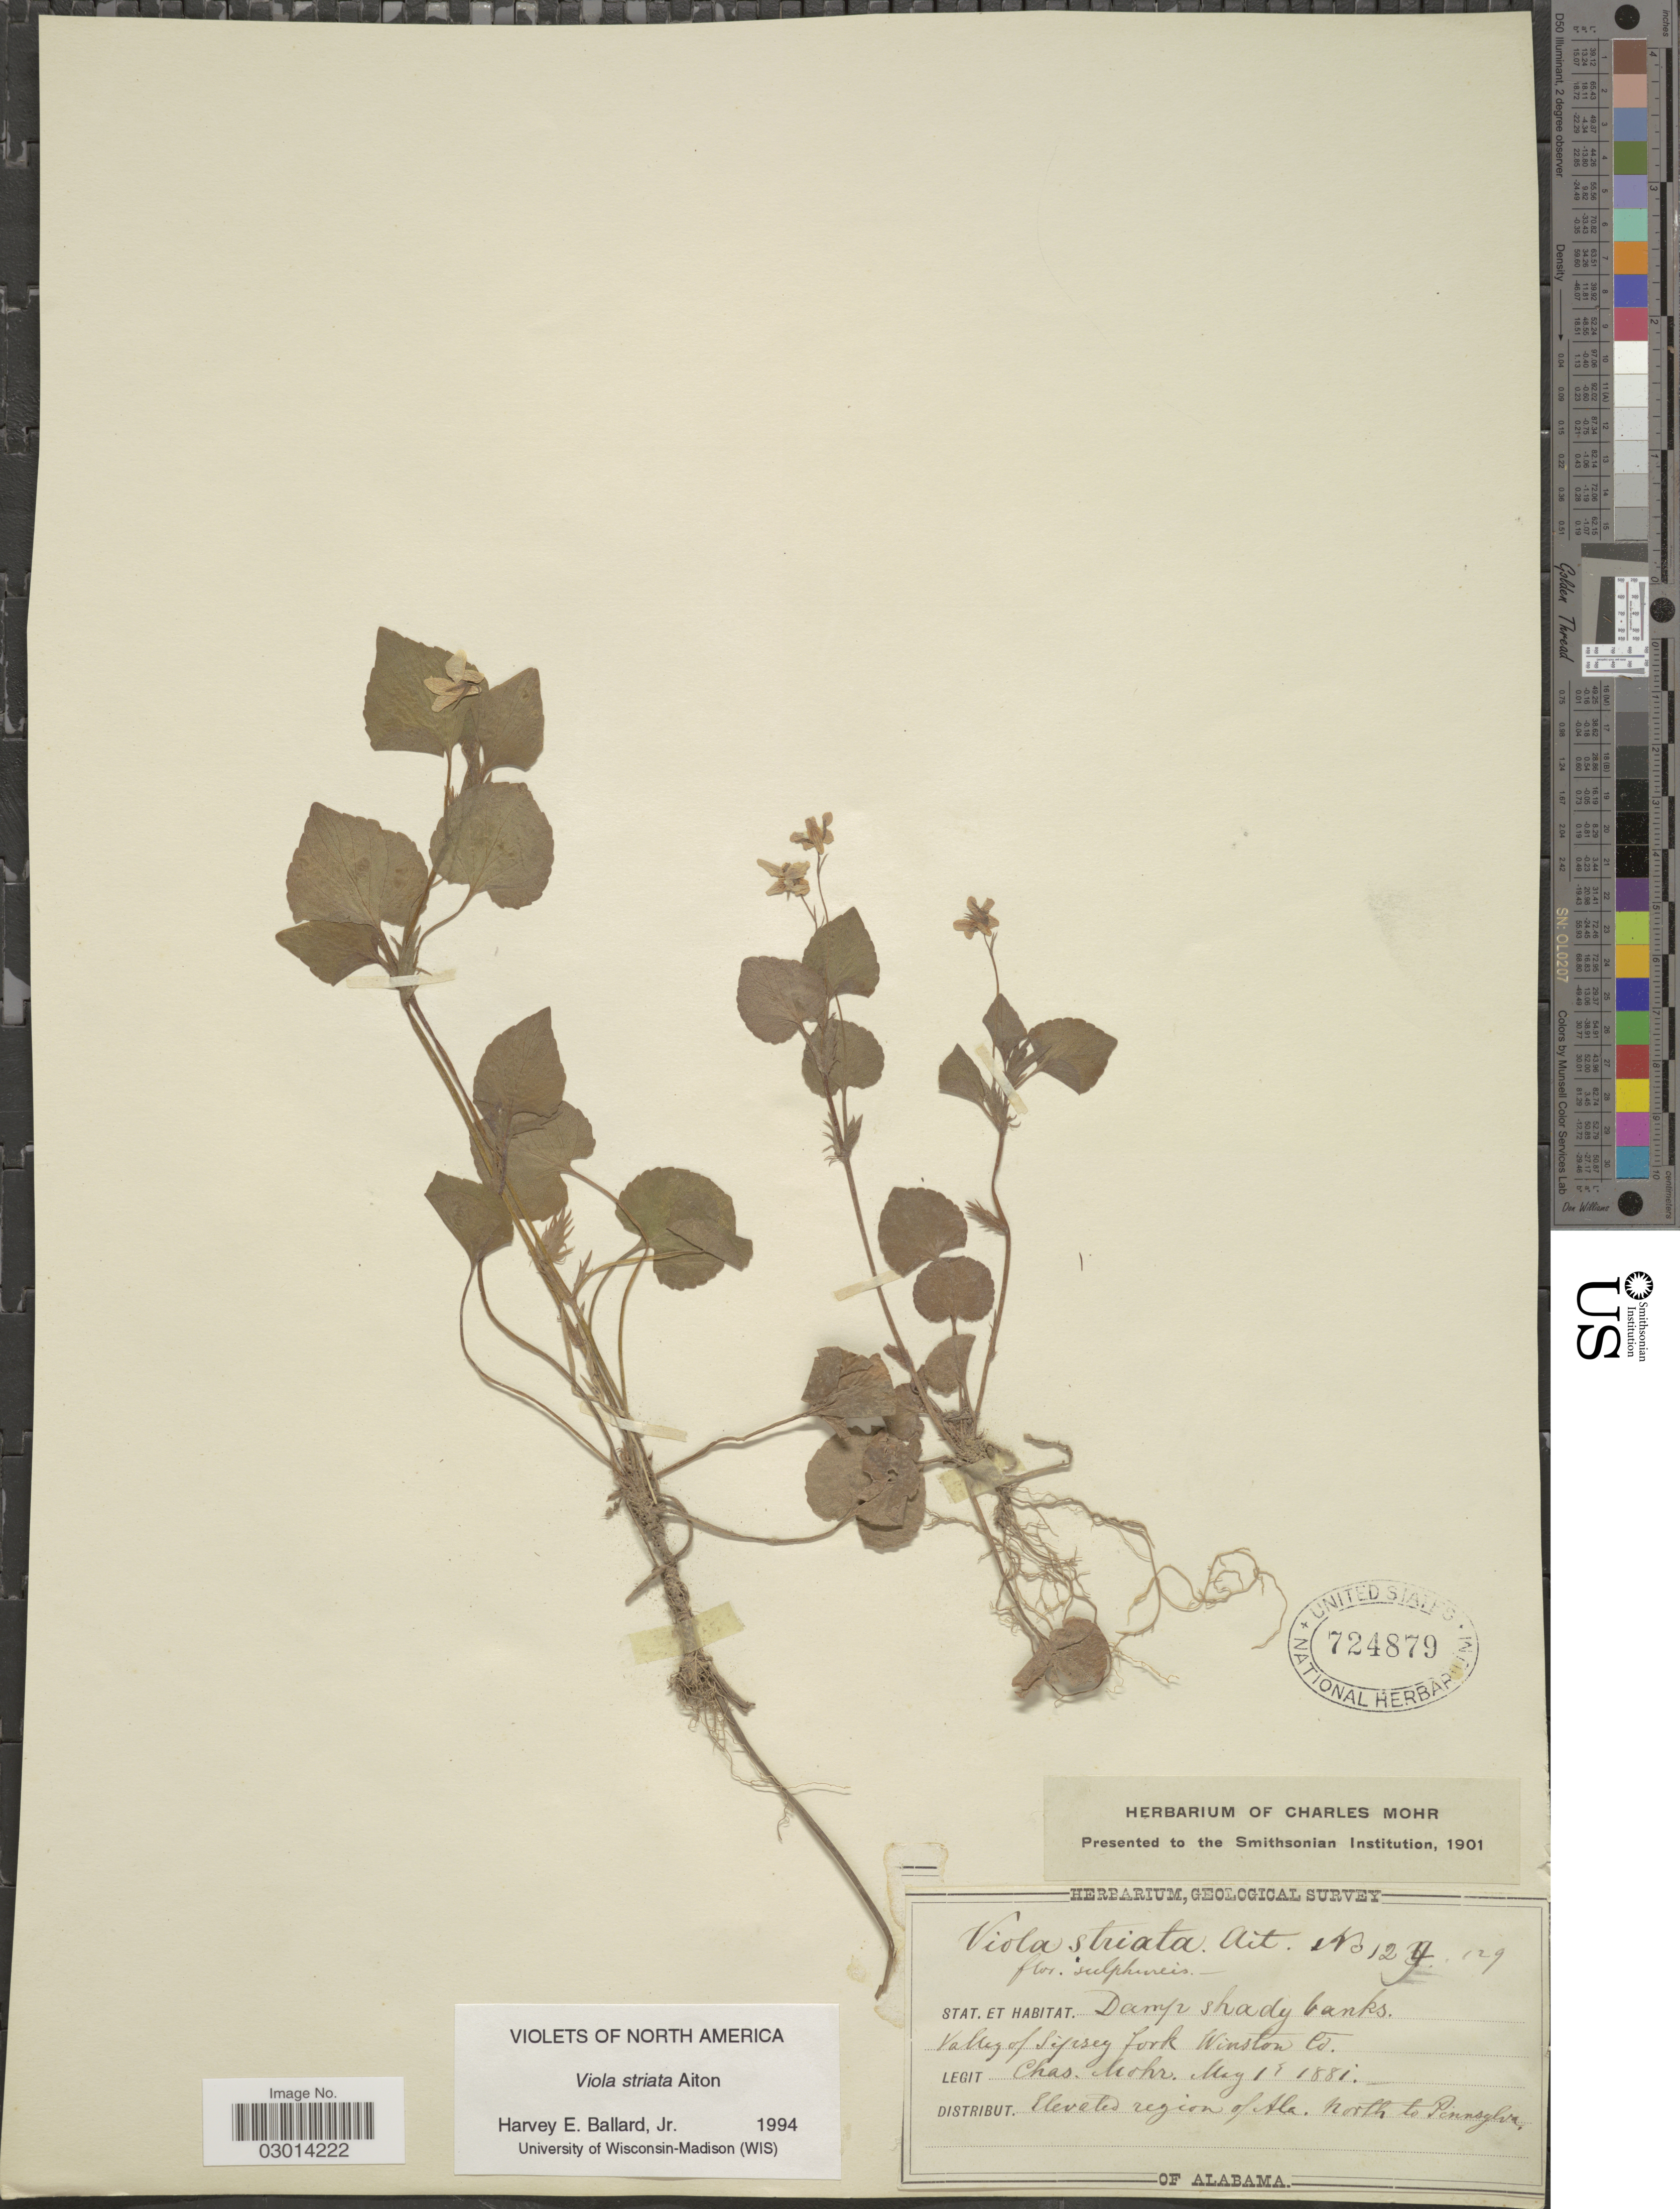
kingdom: Plantae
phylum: Tracheophyta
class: Magnoliopsida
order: Malpighiales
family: Violaceae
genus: Viola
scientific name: Viola rostrata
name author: Pursh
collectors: Mohr, C. T. (herbarium)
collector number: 124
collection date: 1881-05-14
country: United States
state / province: Alabama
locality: Valley of Sipsey fork. Winston Co. Elevated region of Ala. North to Pennsylva.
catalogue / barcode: US 724879